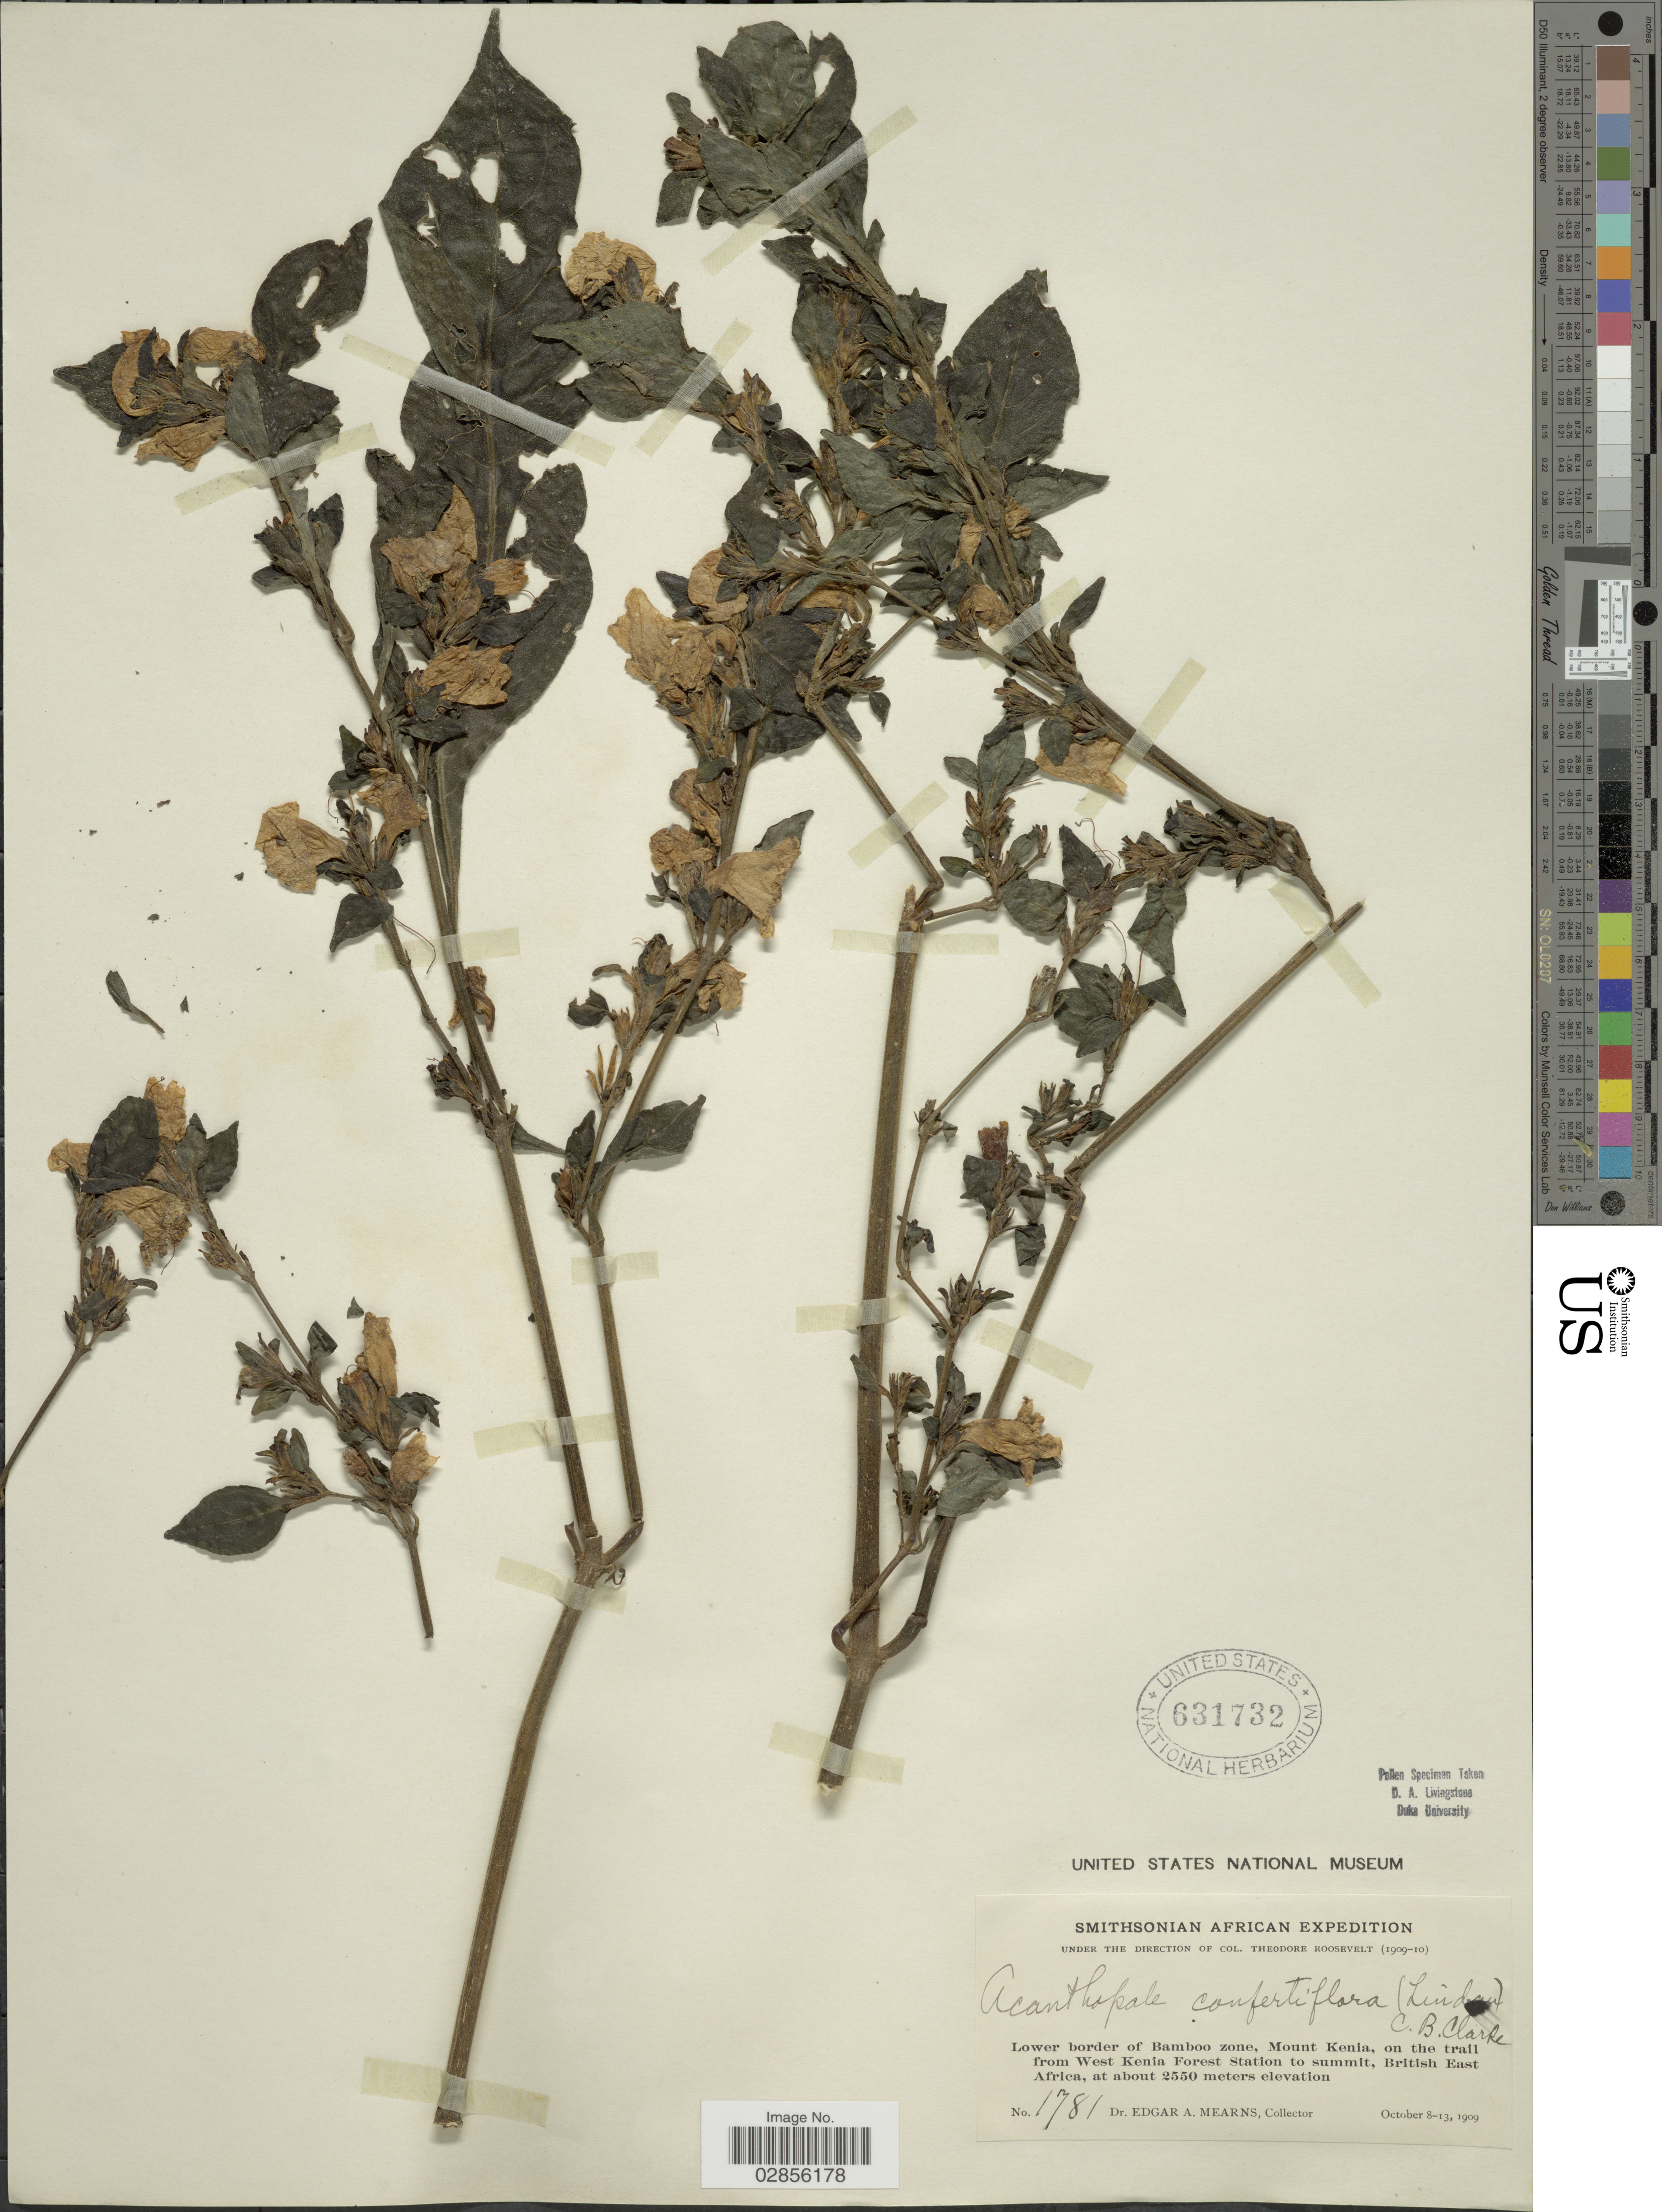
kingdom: Plantae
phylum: Tracheophyta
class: Magnoliopsida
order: Lamiales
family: Acanthaceae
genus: Acanthopale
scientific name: Acanthopale confertiflora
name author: (Lindau) C.B. Clarke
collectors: E. A. Mearns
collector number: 1781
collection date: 1909-10-08/1909-10-13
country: Kenya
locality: Lower border of Bamboo zone, Mount Kenia, on the trail from West Kenia Forest Station to summit, British East Africa.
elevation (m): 2550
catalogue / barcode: US 631732